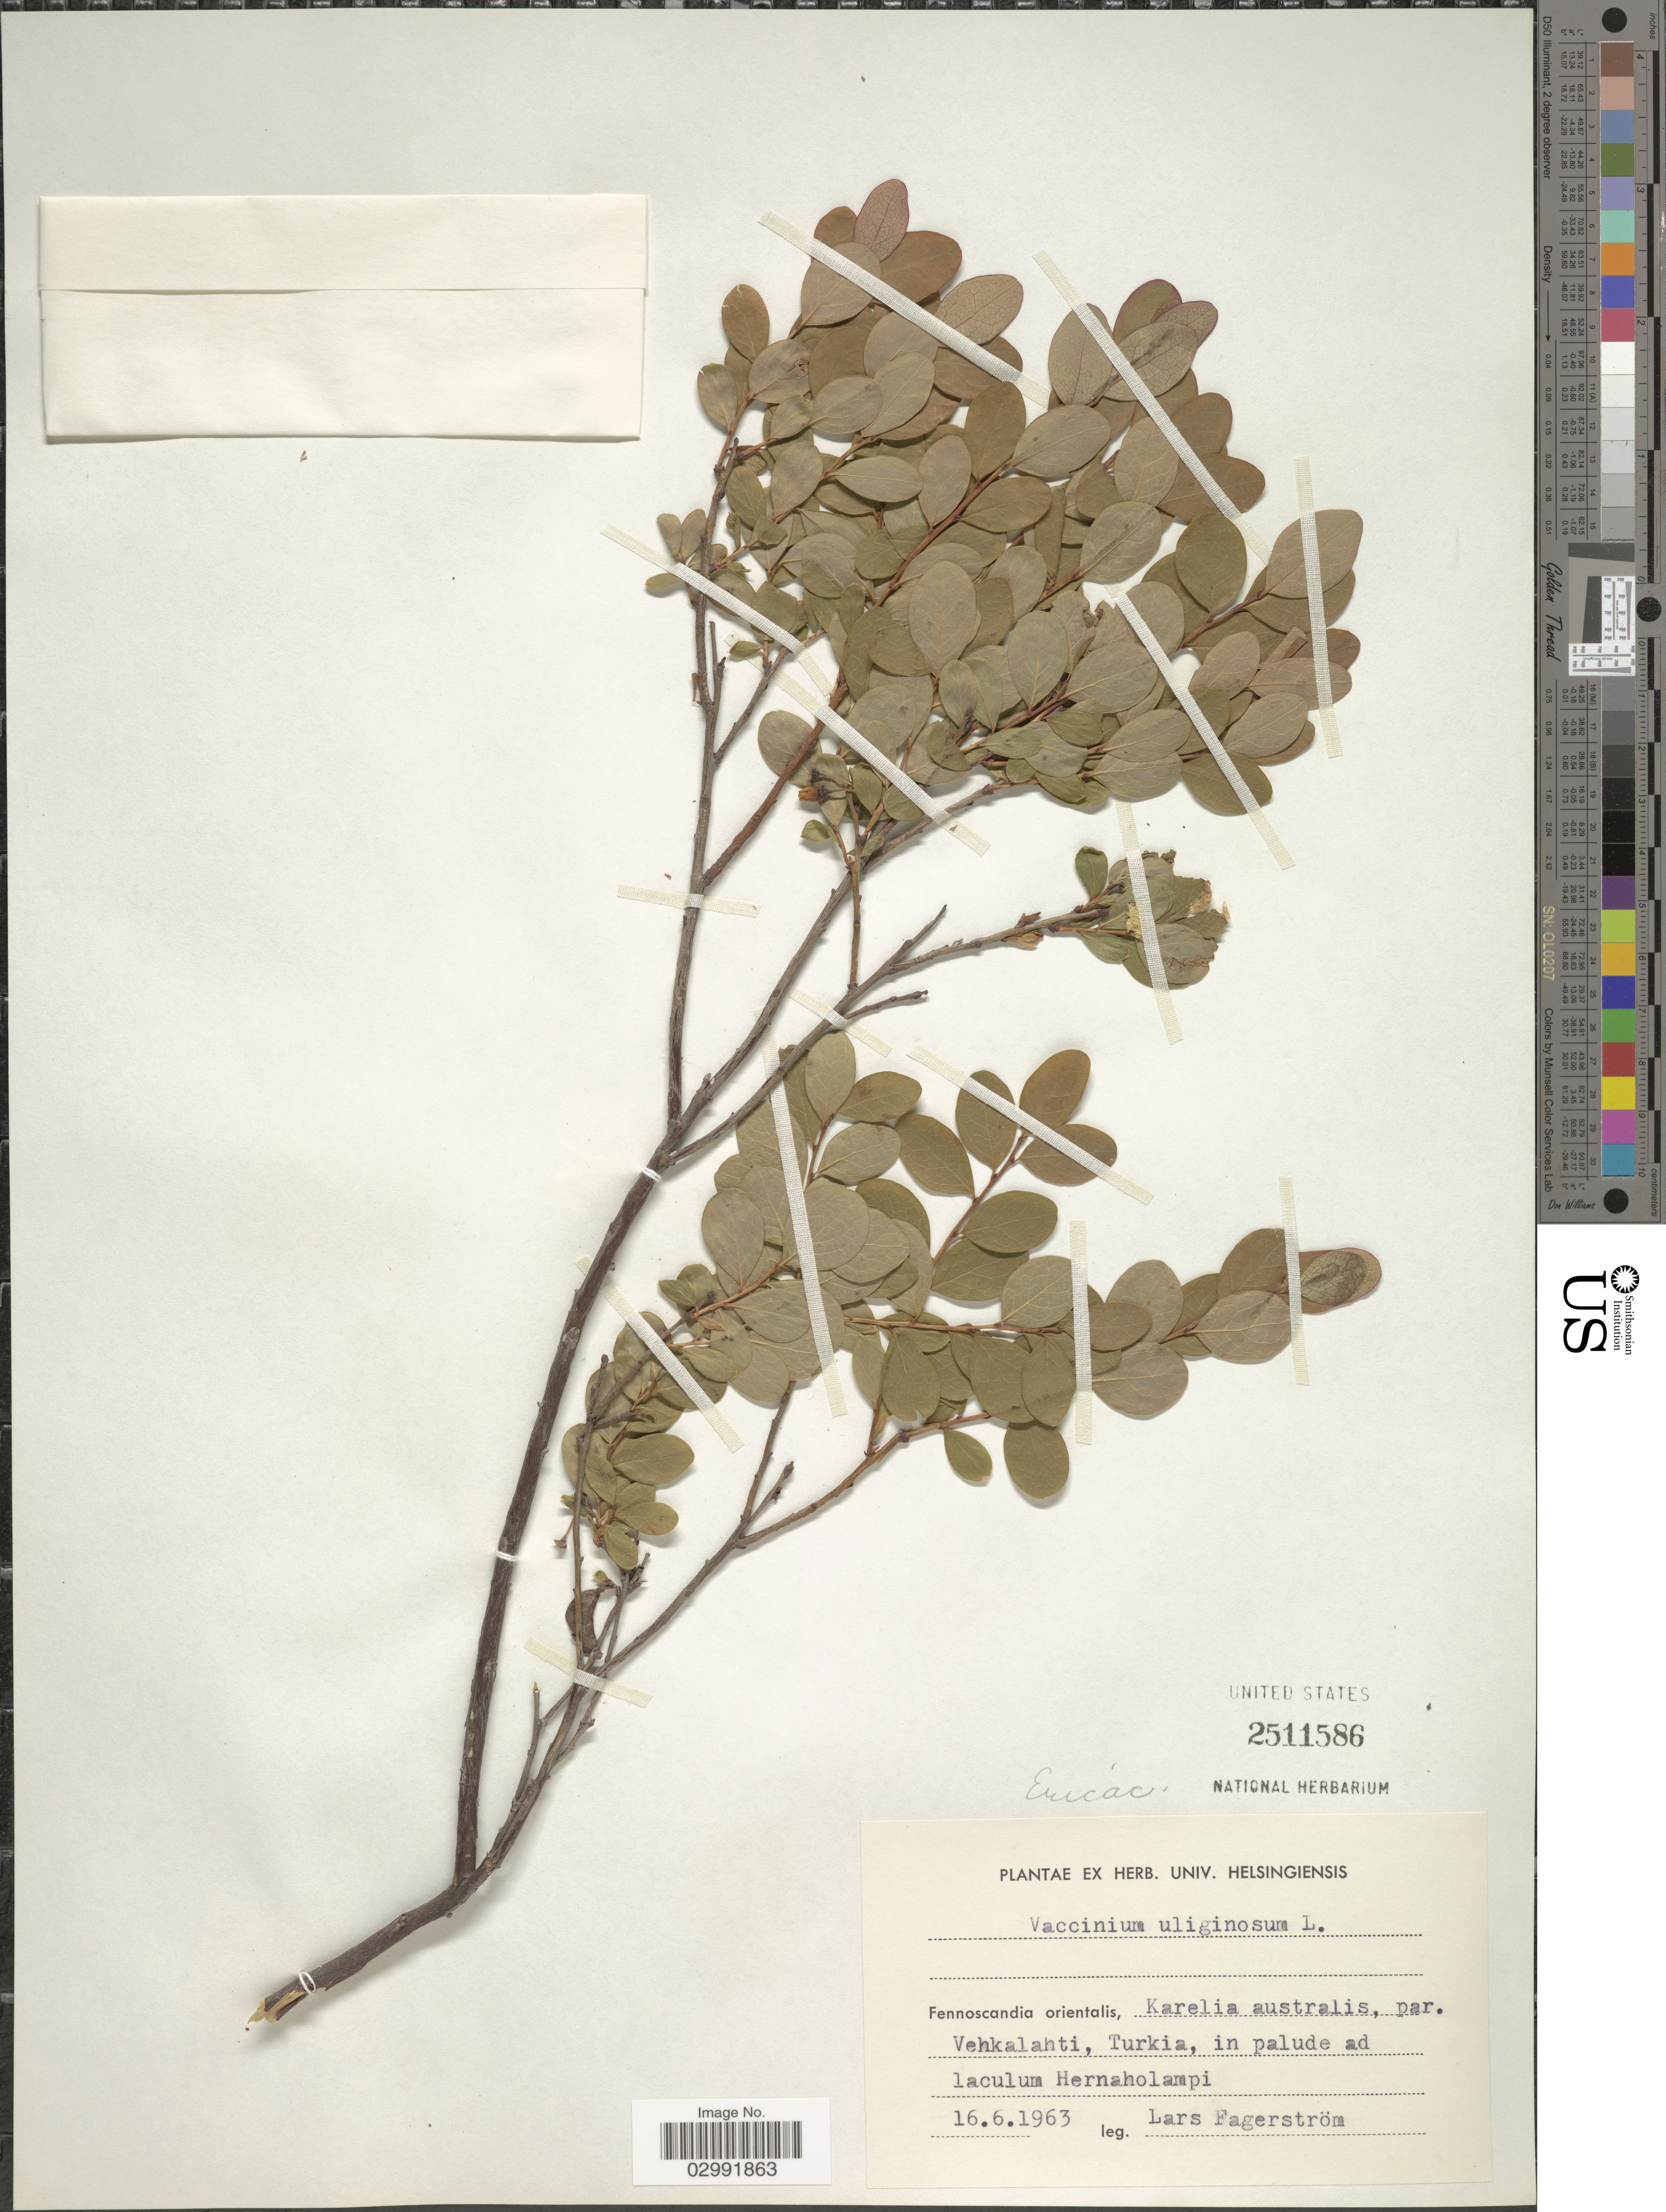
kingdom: Plantae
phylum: Tracheophyta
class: Magnoliopsida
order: Ericales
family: Ericaceae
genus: Vaccinium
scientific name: Vaccinium uliginosum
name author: L.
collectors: L. Fagerstrom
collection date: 1963-06-16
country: Finland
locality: Fennoscandia orientalis, Karelia australis, par. Vehkalahti, Turkia, in palude ad laculum Hernaholampi.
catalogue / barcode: US 2511586